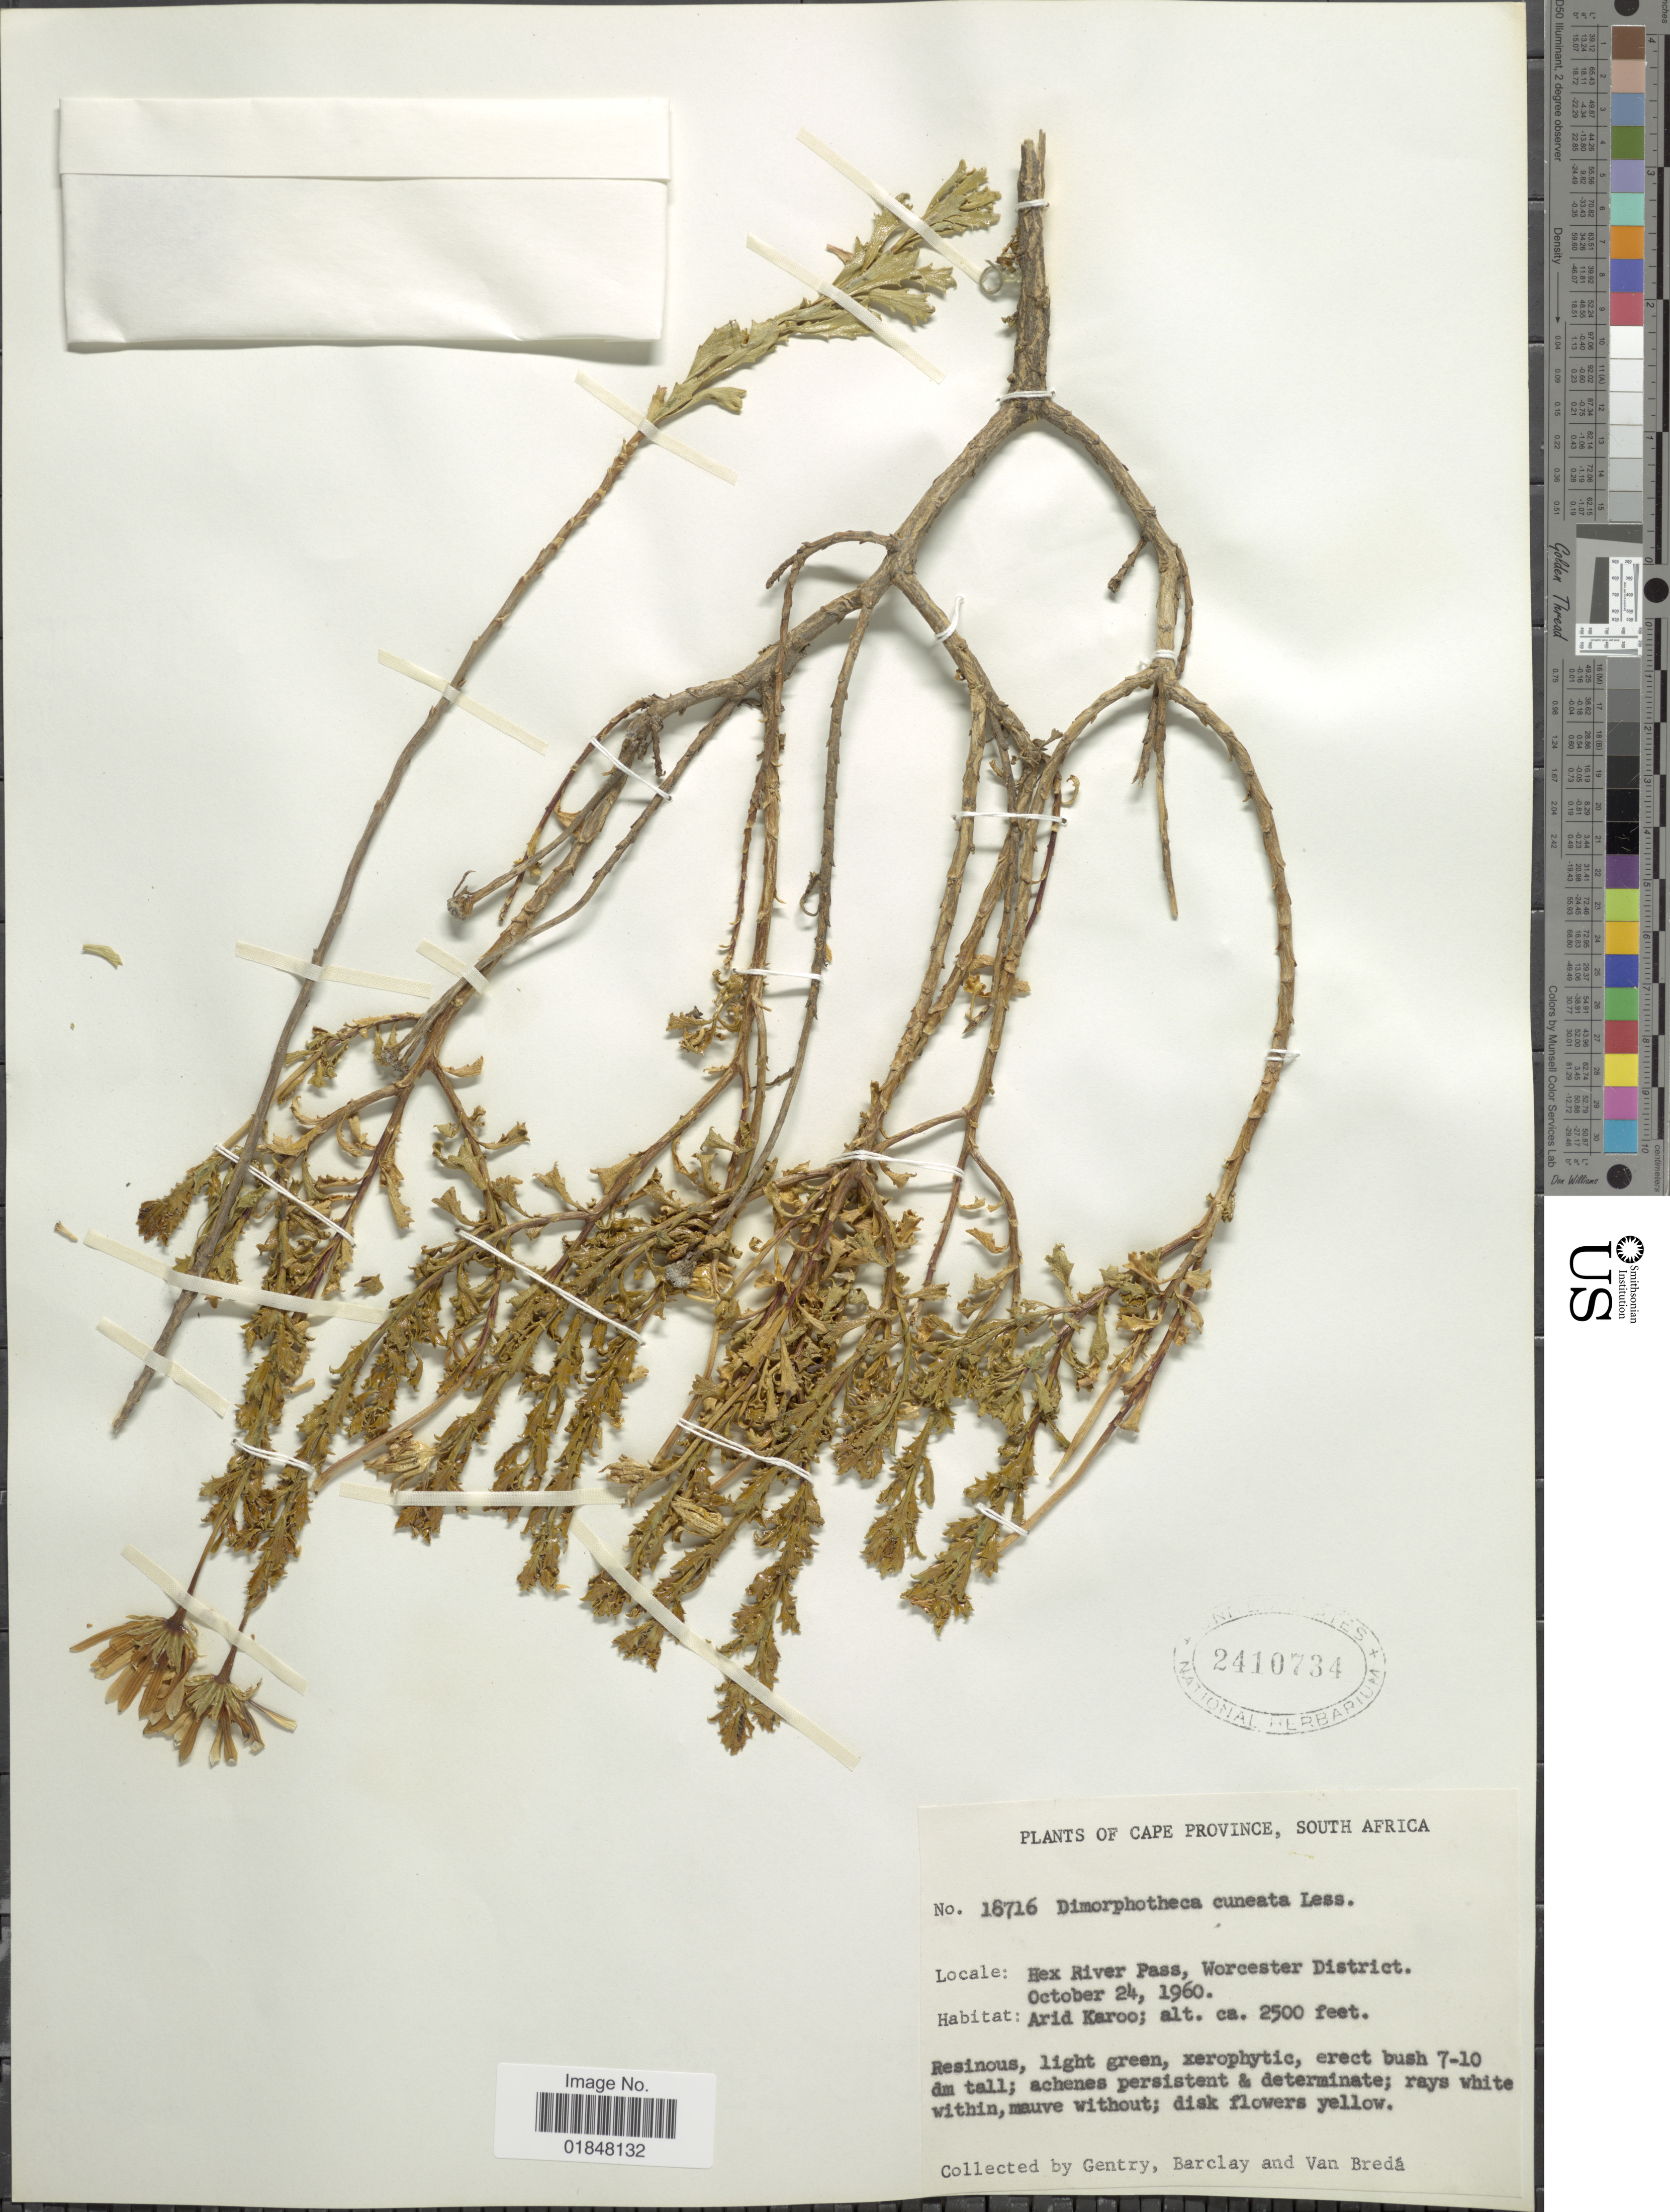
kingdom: Plantae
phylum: Tracheophyta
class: Magnoliopsida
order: Asterales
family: Asteraceae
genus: Dimorphotheca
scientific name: Dimorphotheca cuneata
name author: (Thunb.) Less.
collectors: Gentry, --, -- Barclay & Van Bredá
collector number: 18716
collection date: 1960-10-24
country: South Africa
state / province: Western Cape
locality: Hex River Pass, Worcester District, Arid Karoo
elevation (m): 762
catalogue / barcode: US 2410734